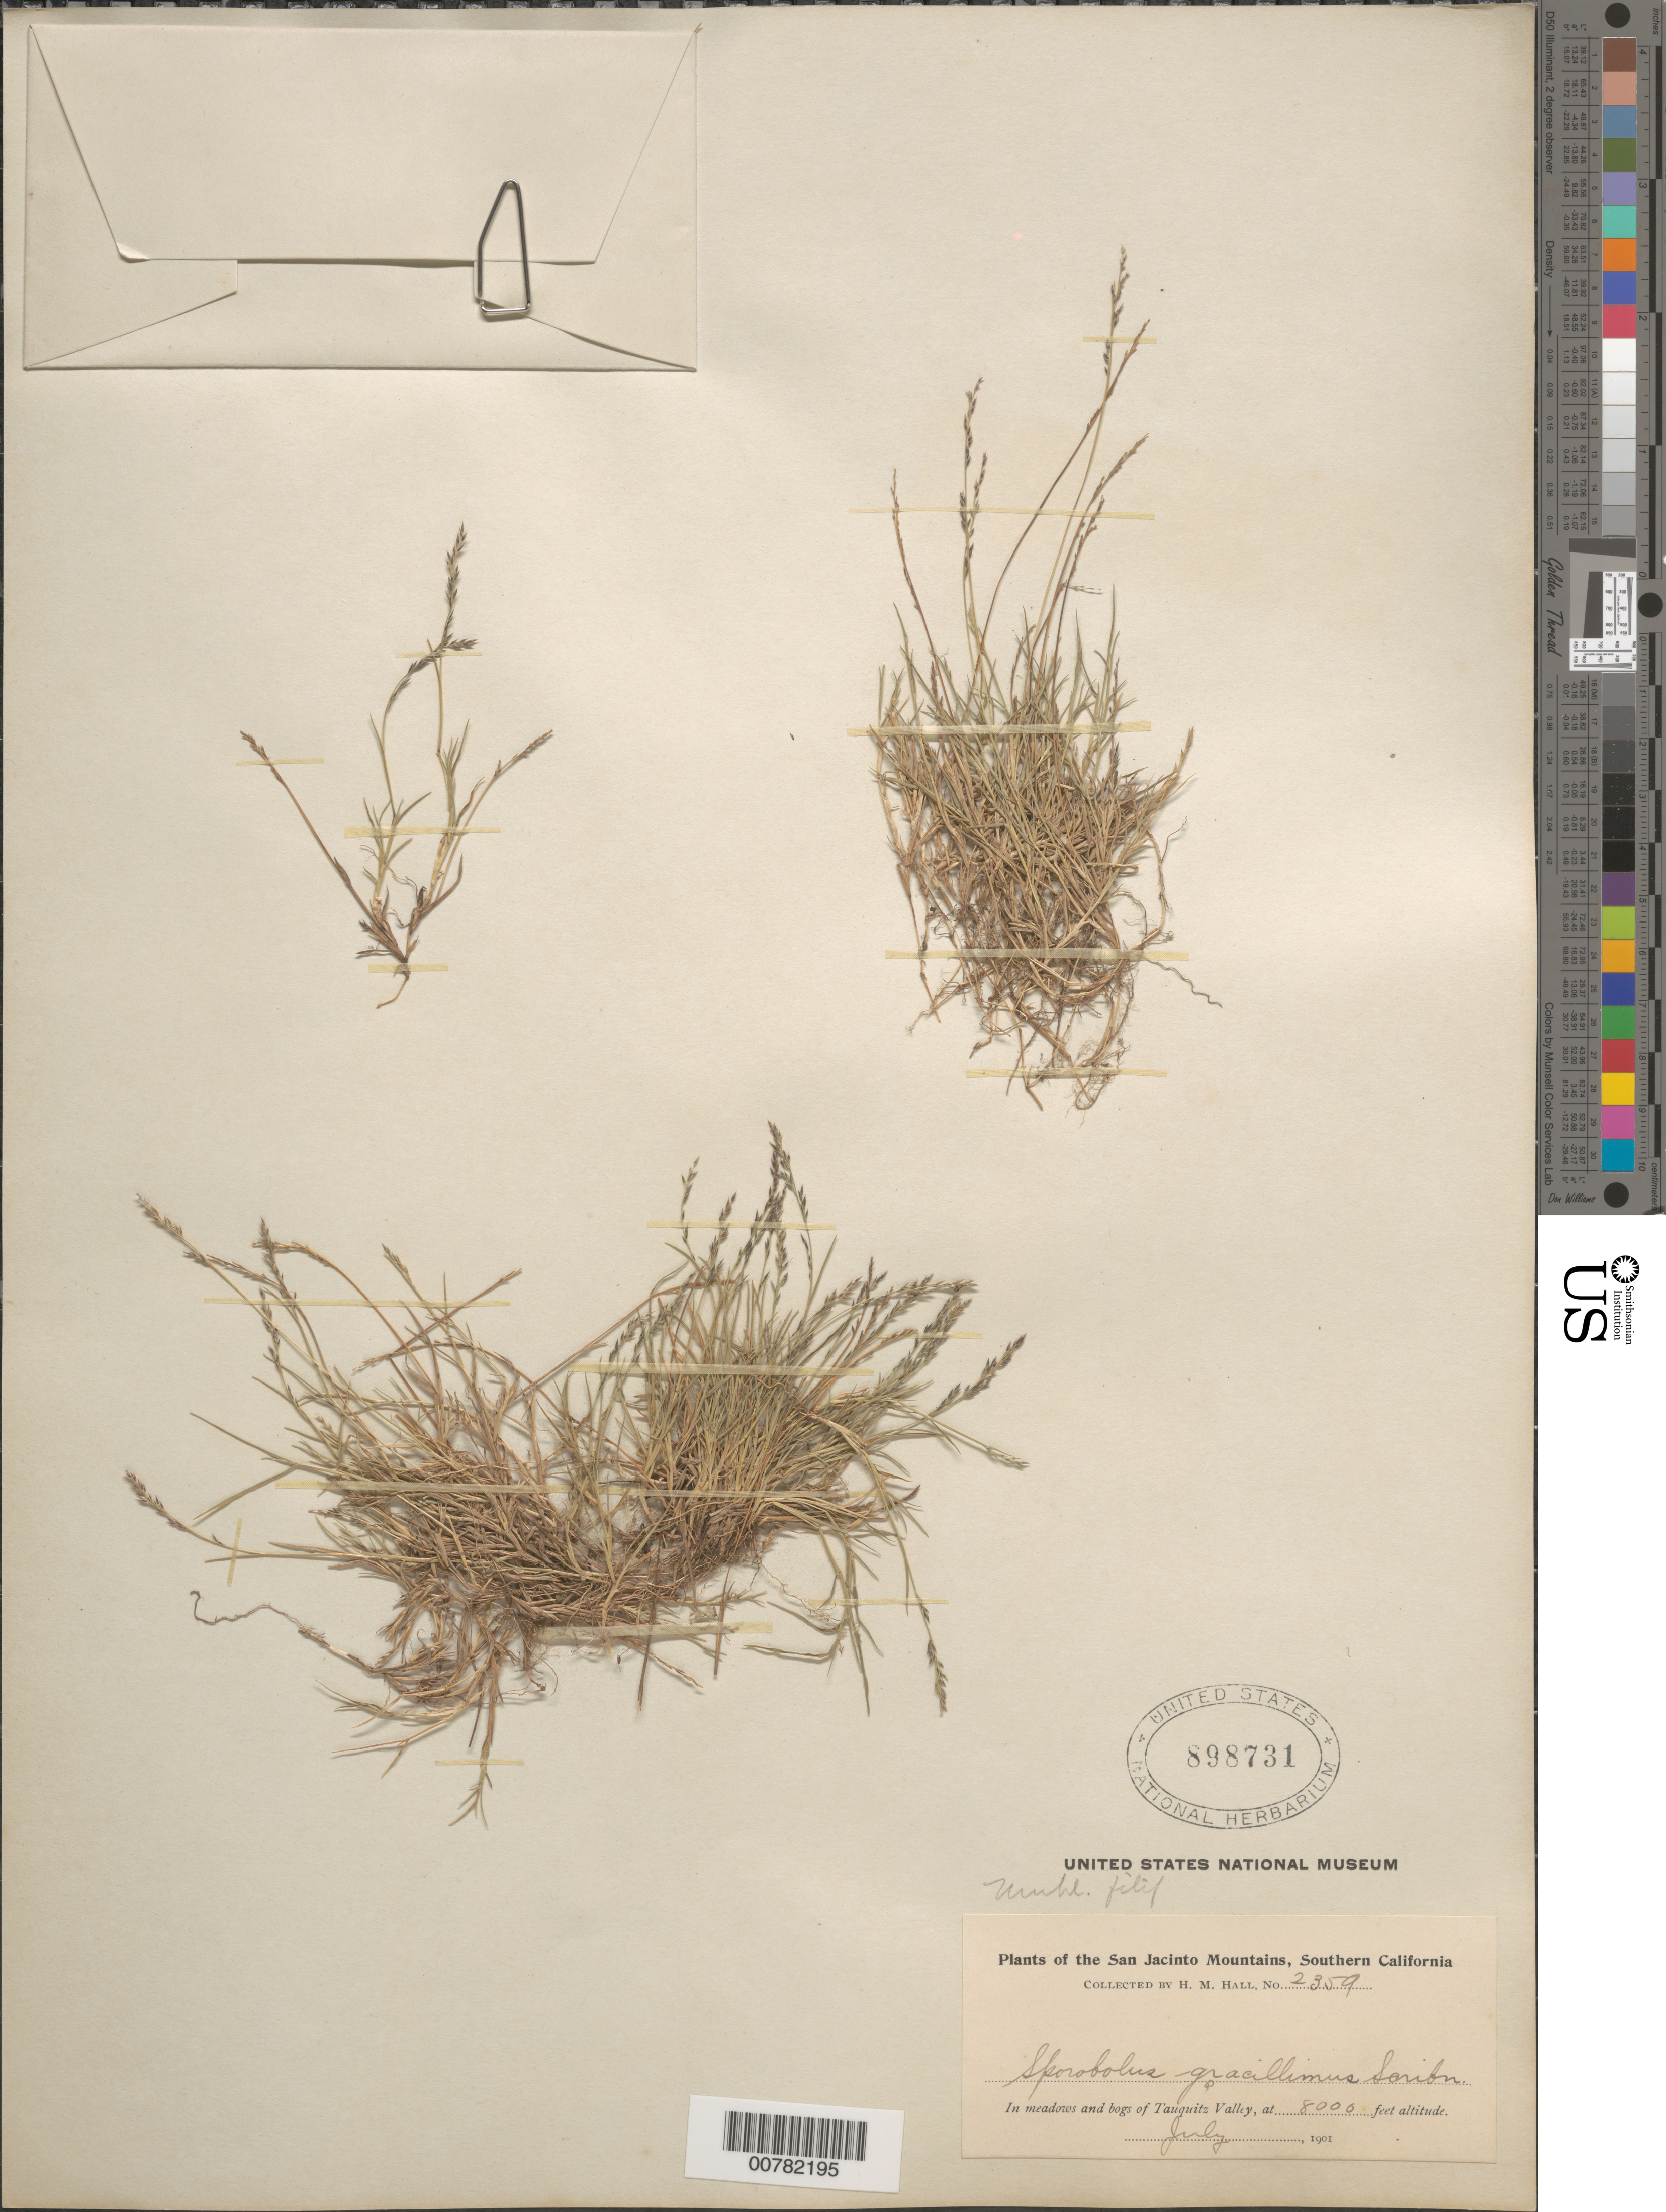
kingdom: Plantae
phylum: Tracheophyta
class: Liliopsida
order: Poales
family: Poaceae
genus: Muhlenbergia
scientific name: Muhlenbergia filiformis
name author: (Thurb. ex S. Watson) Rydb.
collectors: H. M. Hall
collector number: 2359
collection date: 1901-07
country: United States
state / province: California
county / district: Riverside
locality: San Jacinto Mountains, Southern California. In meadows and bogs of Tauquitz Valley.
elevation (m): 2438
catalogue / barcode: US 898731